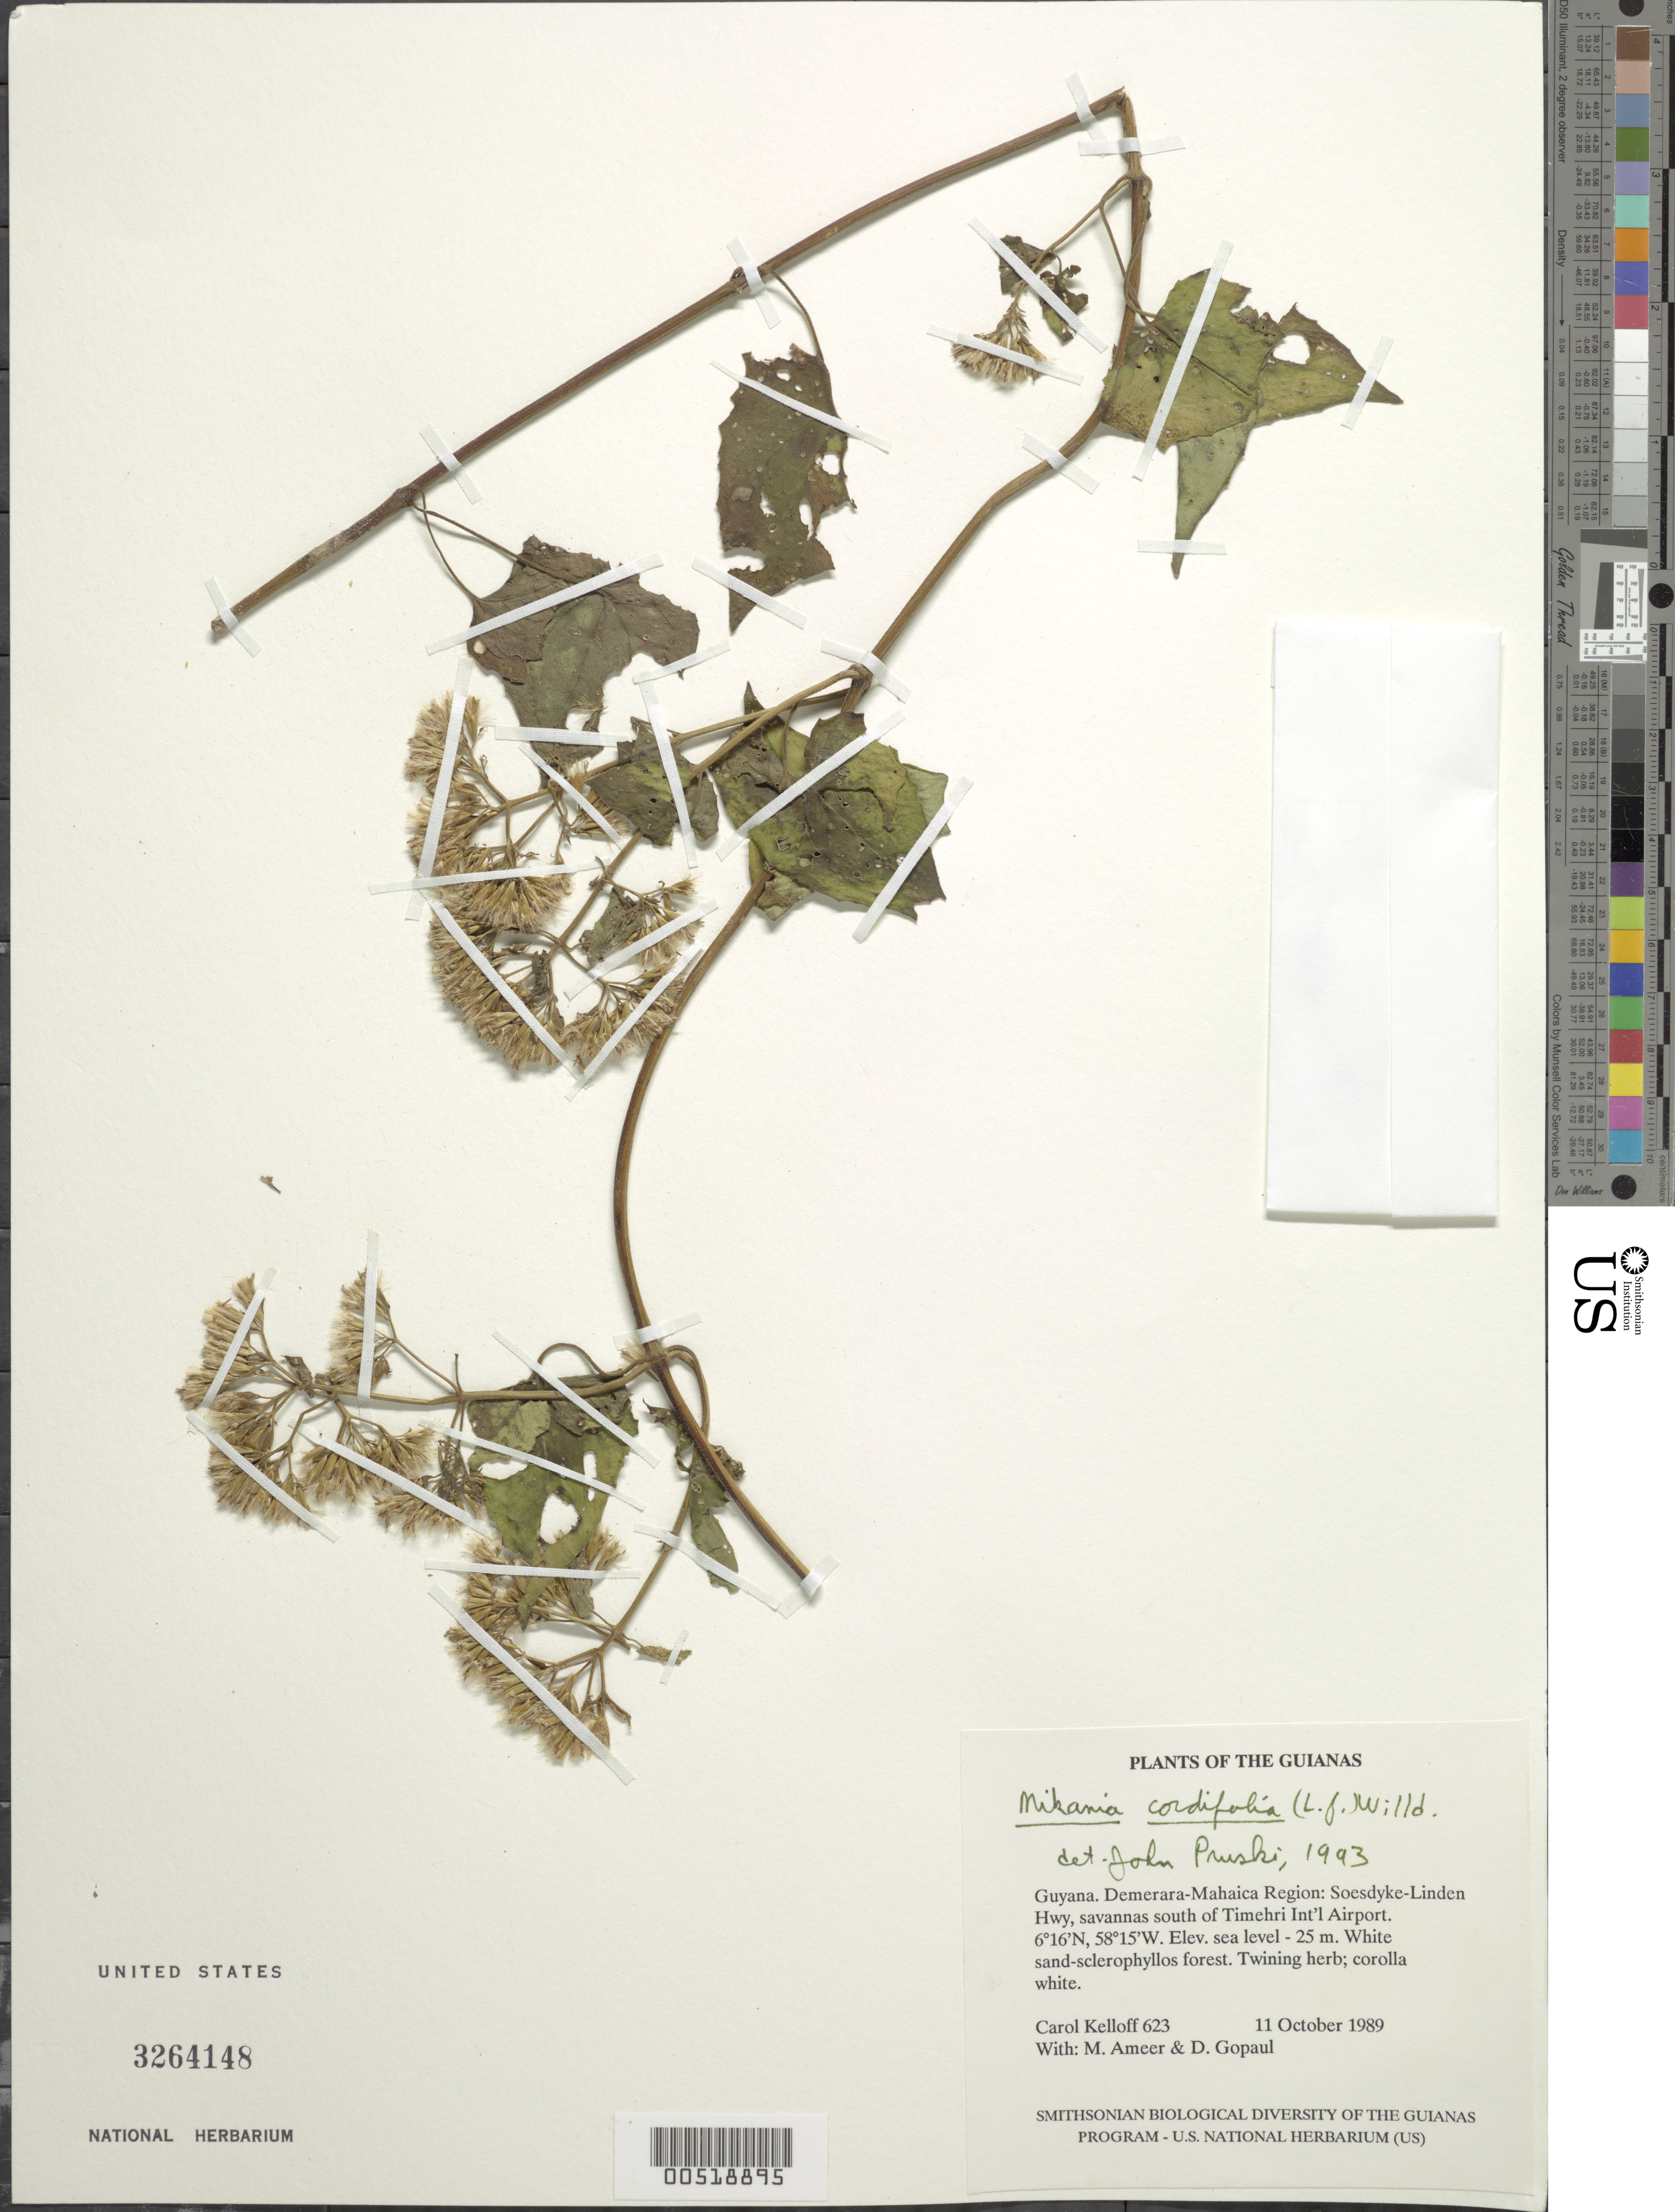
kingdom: Plantae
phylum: Tracheophyta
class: Magnoliopsida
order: Asterales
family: Asteraceae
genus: Mikania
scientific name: Mikania cordifolia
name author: (L. f.) Willd.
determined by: Pruski, J. F.; Funk, V. A.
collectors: C. L. Kelloff, M. Ameer & D. Gopaul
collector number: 623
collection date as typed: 11 October 1989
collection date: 1989-10-11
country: Guyana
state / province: Demerara-Mahaica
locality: Soesdyke-Linden Hwy, S of Timehri Int'l Airport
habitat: White sand savanna - sclerophyllous forest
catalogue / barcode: US 3264148